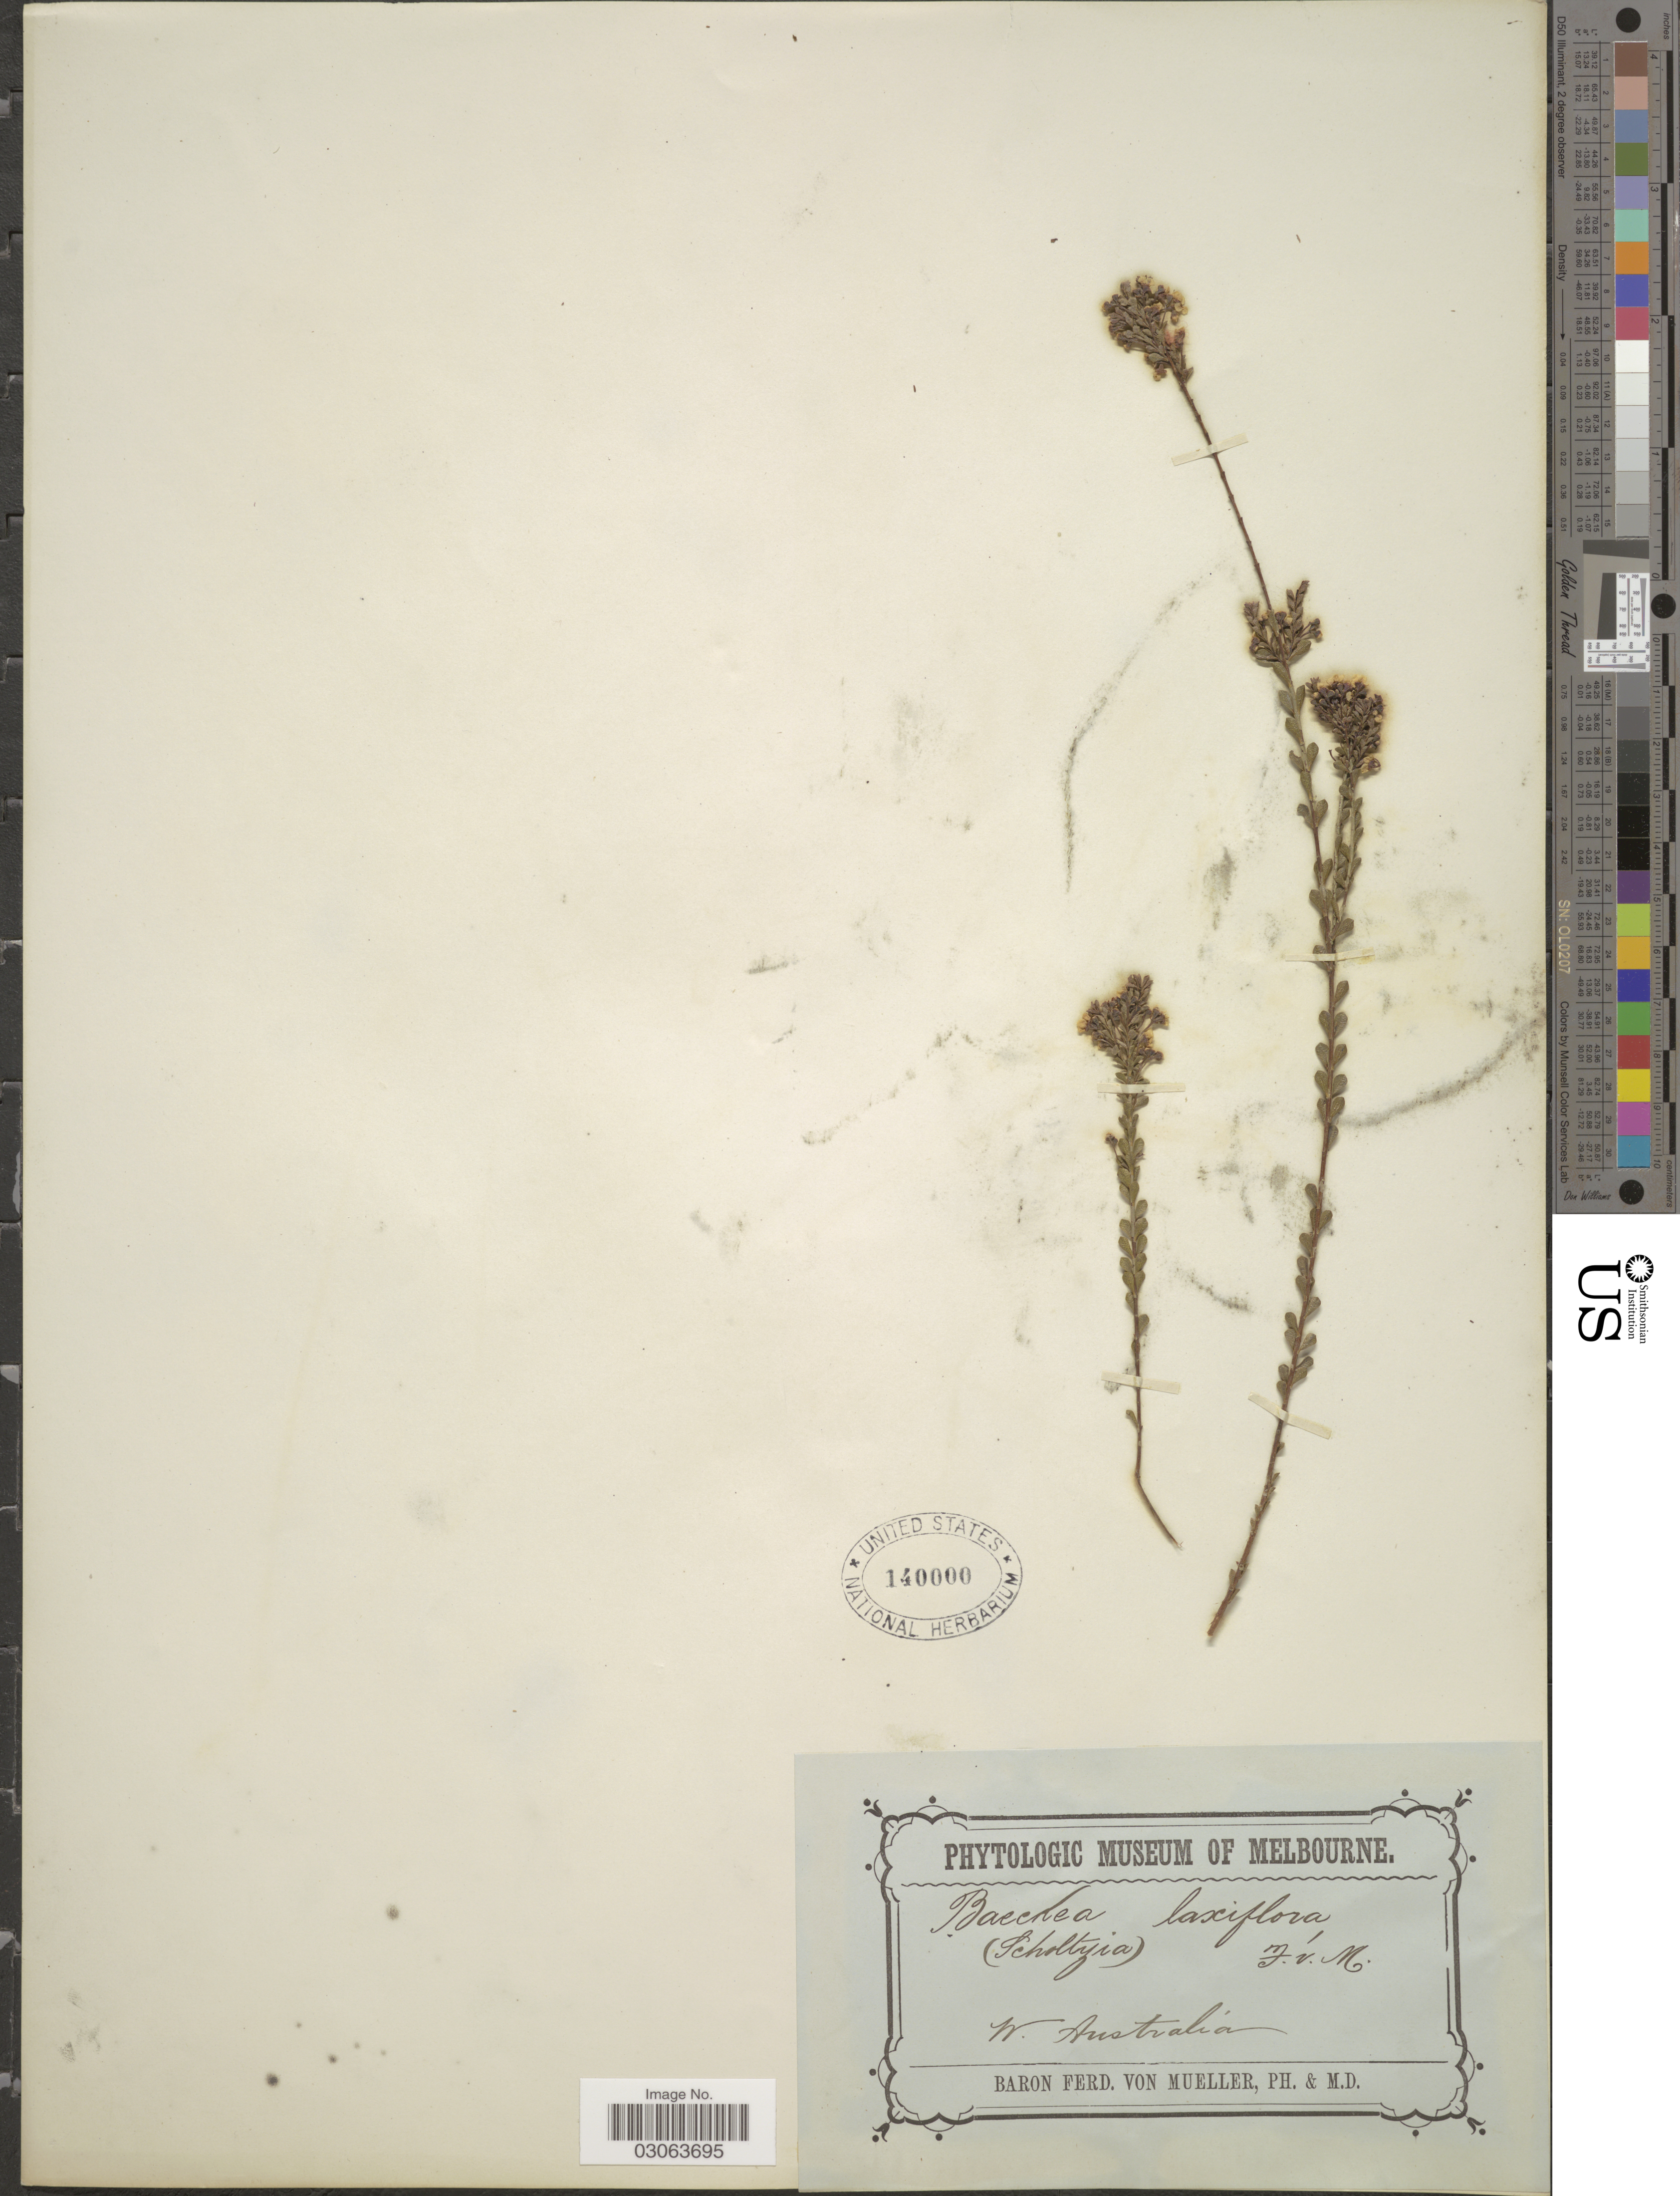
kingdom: Plantae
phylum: Tracheophyta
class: Magnoliopsida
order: Myrtales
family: Myrtaceae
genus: Scholtzia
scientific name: Scholtzia laxiflora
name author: Benth.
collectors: F. Mueller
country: Australia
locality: W. Australia.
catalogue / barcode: US 140000